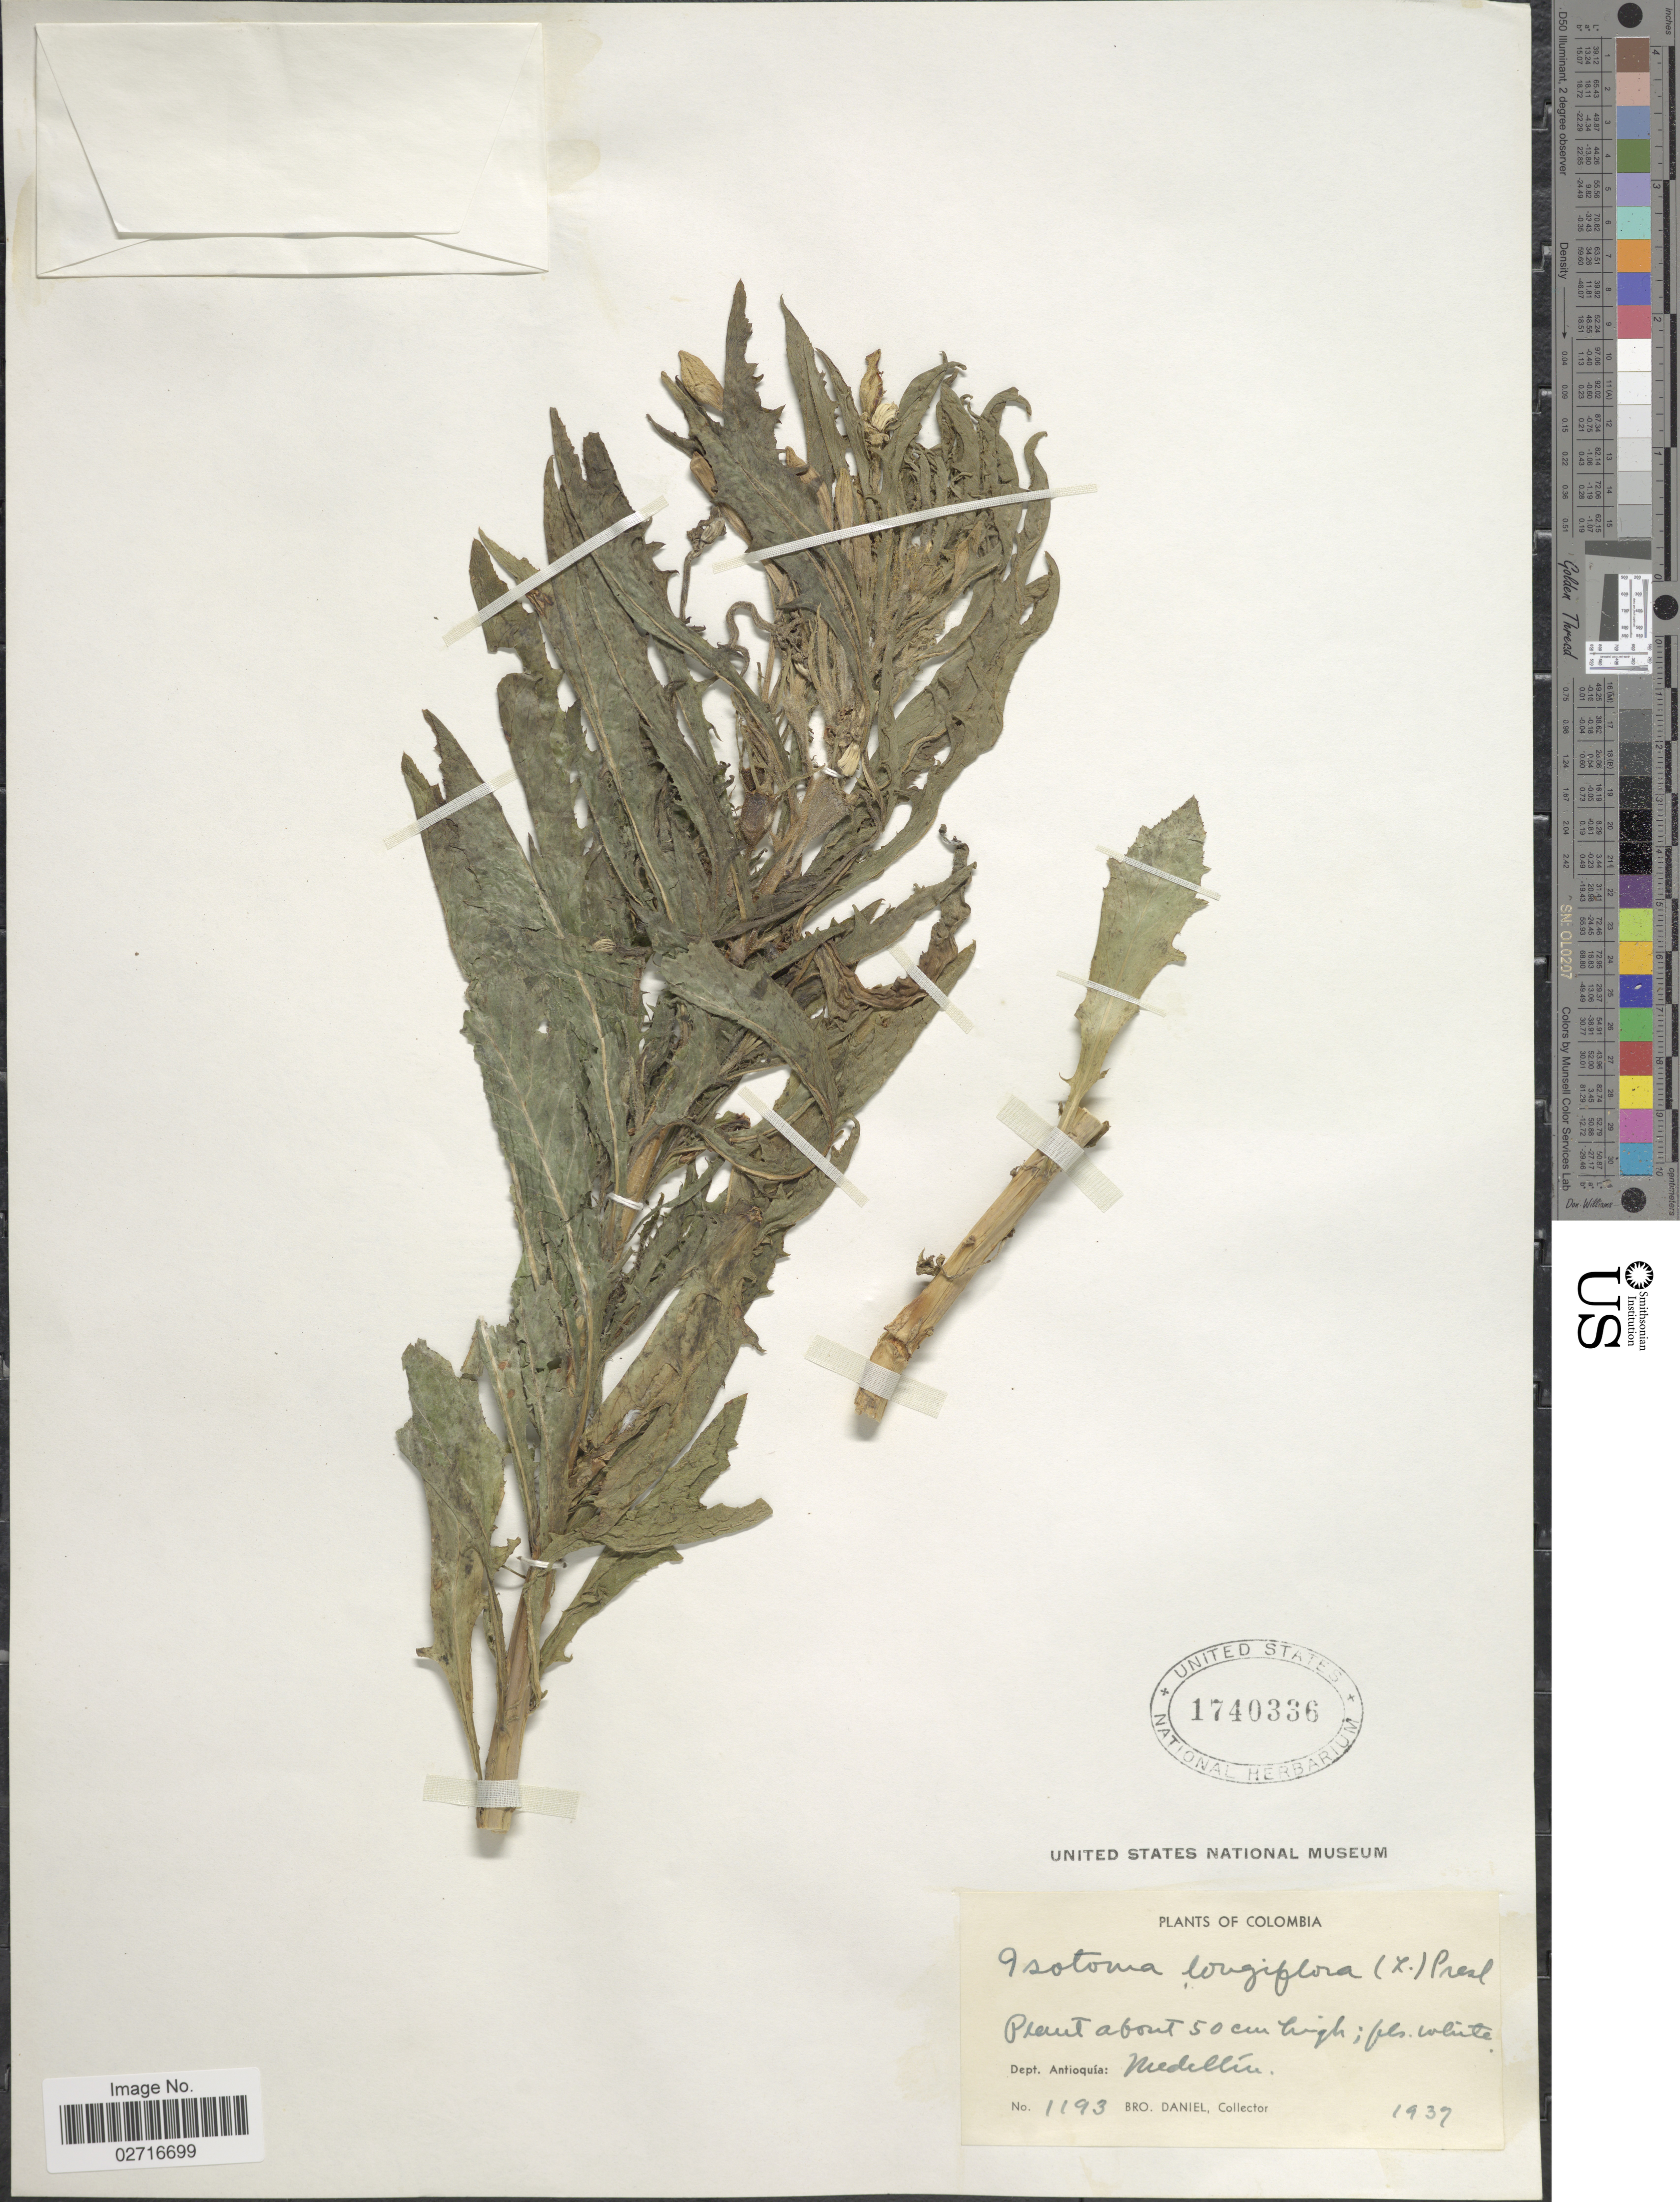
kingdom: Plantae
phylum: Tracheophyta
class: Magnoliopsida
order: Asterales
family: Campanulaceae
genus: Hippobroma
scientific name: Hippobroma longiflora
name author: (L.) G. Don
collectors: Bro. Daniel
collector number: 1193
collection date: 1937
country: Colombia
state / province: Antioquia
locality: Medellin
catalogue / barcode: US 1740336